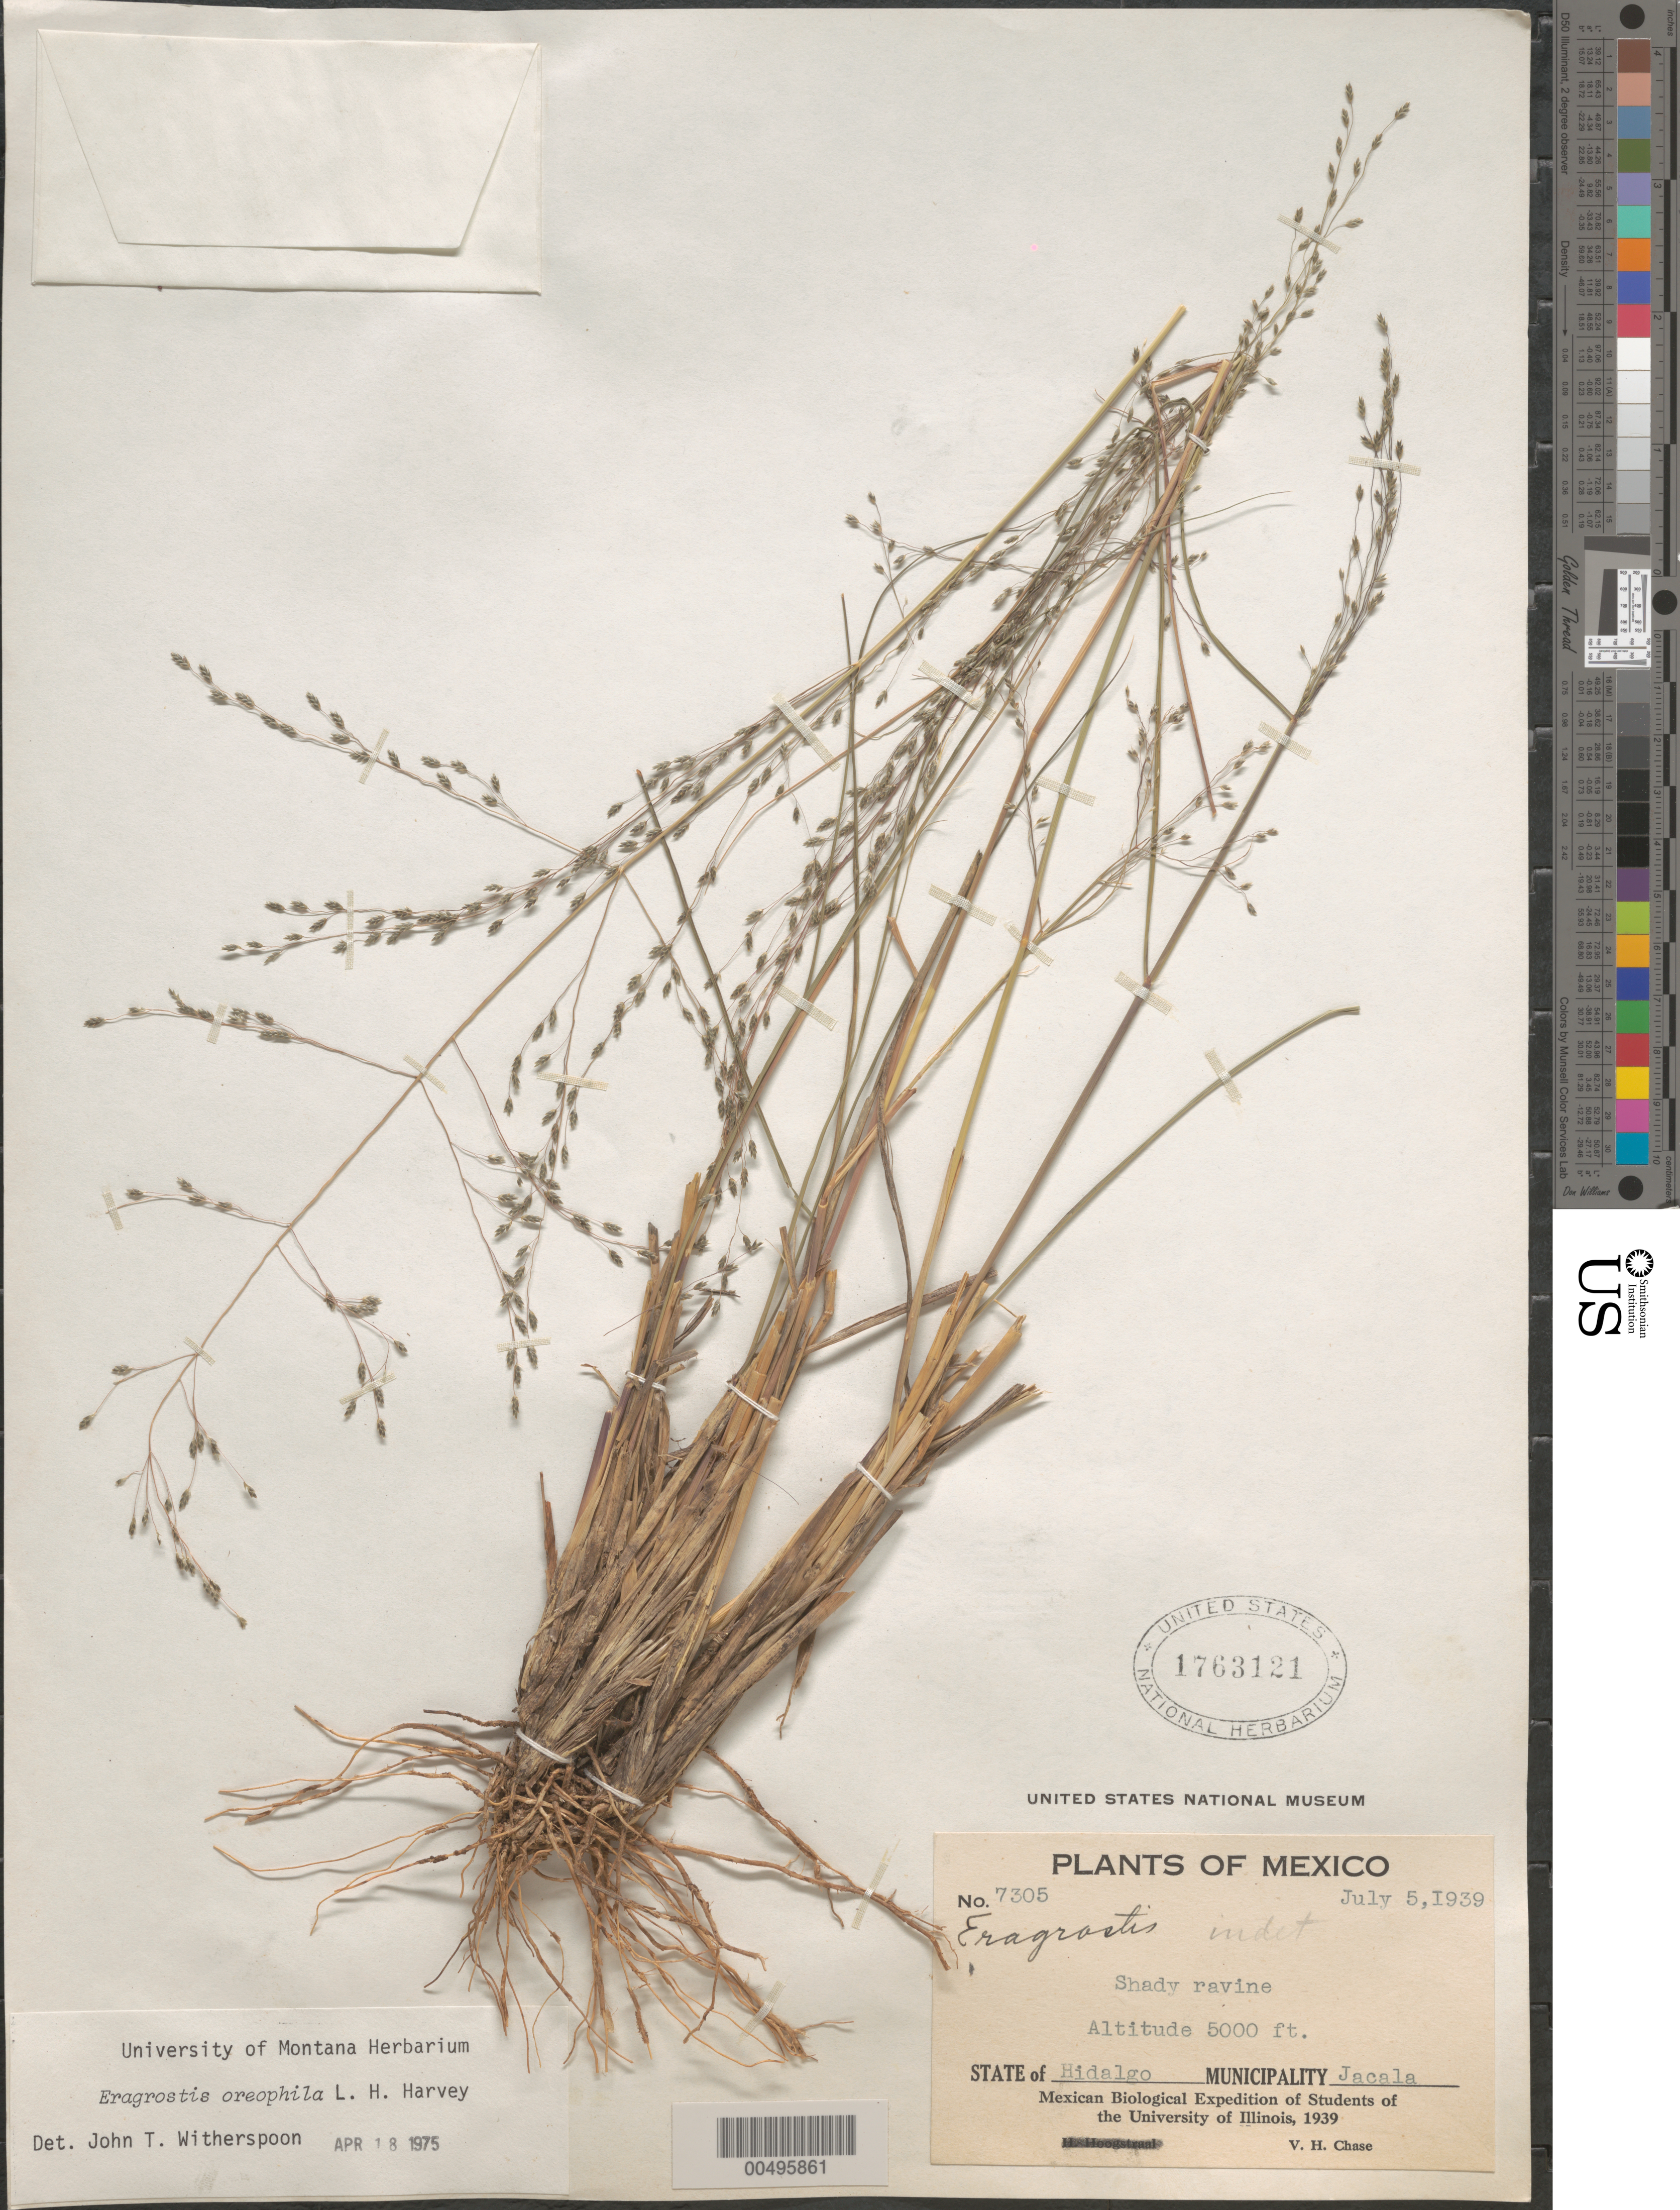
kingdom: Plantae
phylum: Tracheophyta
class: Liliopsida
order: Poales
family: Poaceae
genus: Eragrostis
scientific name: Eragrostis intermedia var. oreophila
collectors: V. H. Chase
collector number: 7305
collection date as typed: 5 Jul 1939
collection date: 1939-07-05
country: Mexico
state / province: Hidalgo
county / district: Jacala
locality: Jacala Mun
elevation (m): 1524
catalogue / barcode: US 1763121